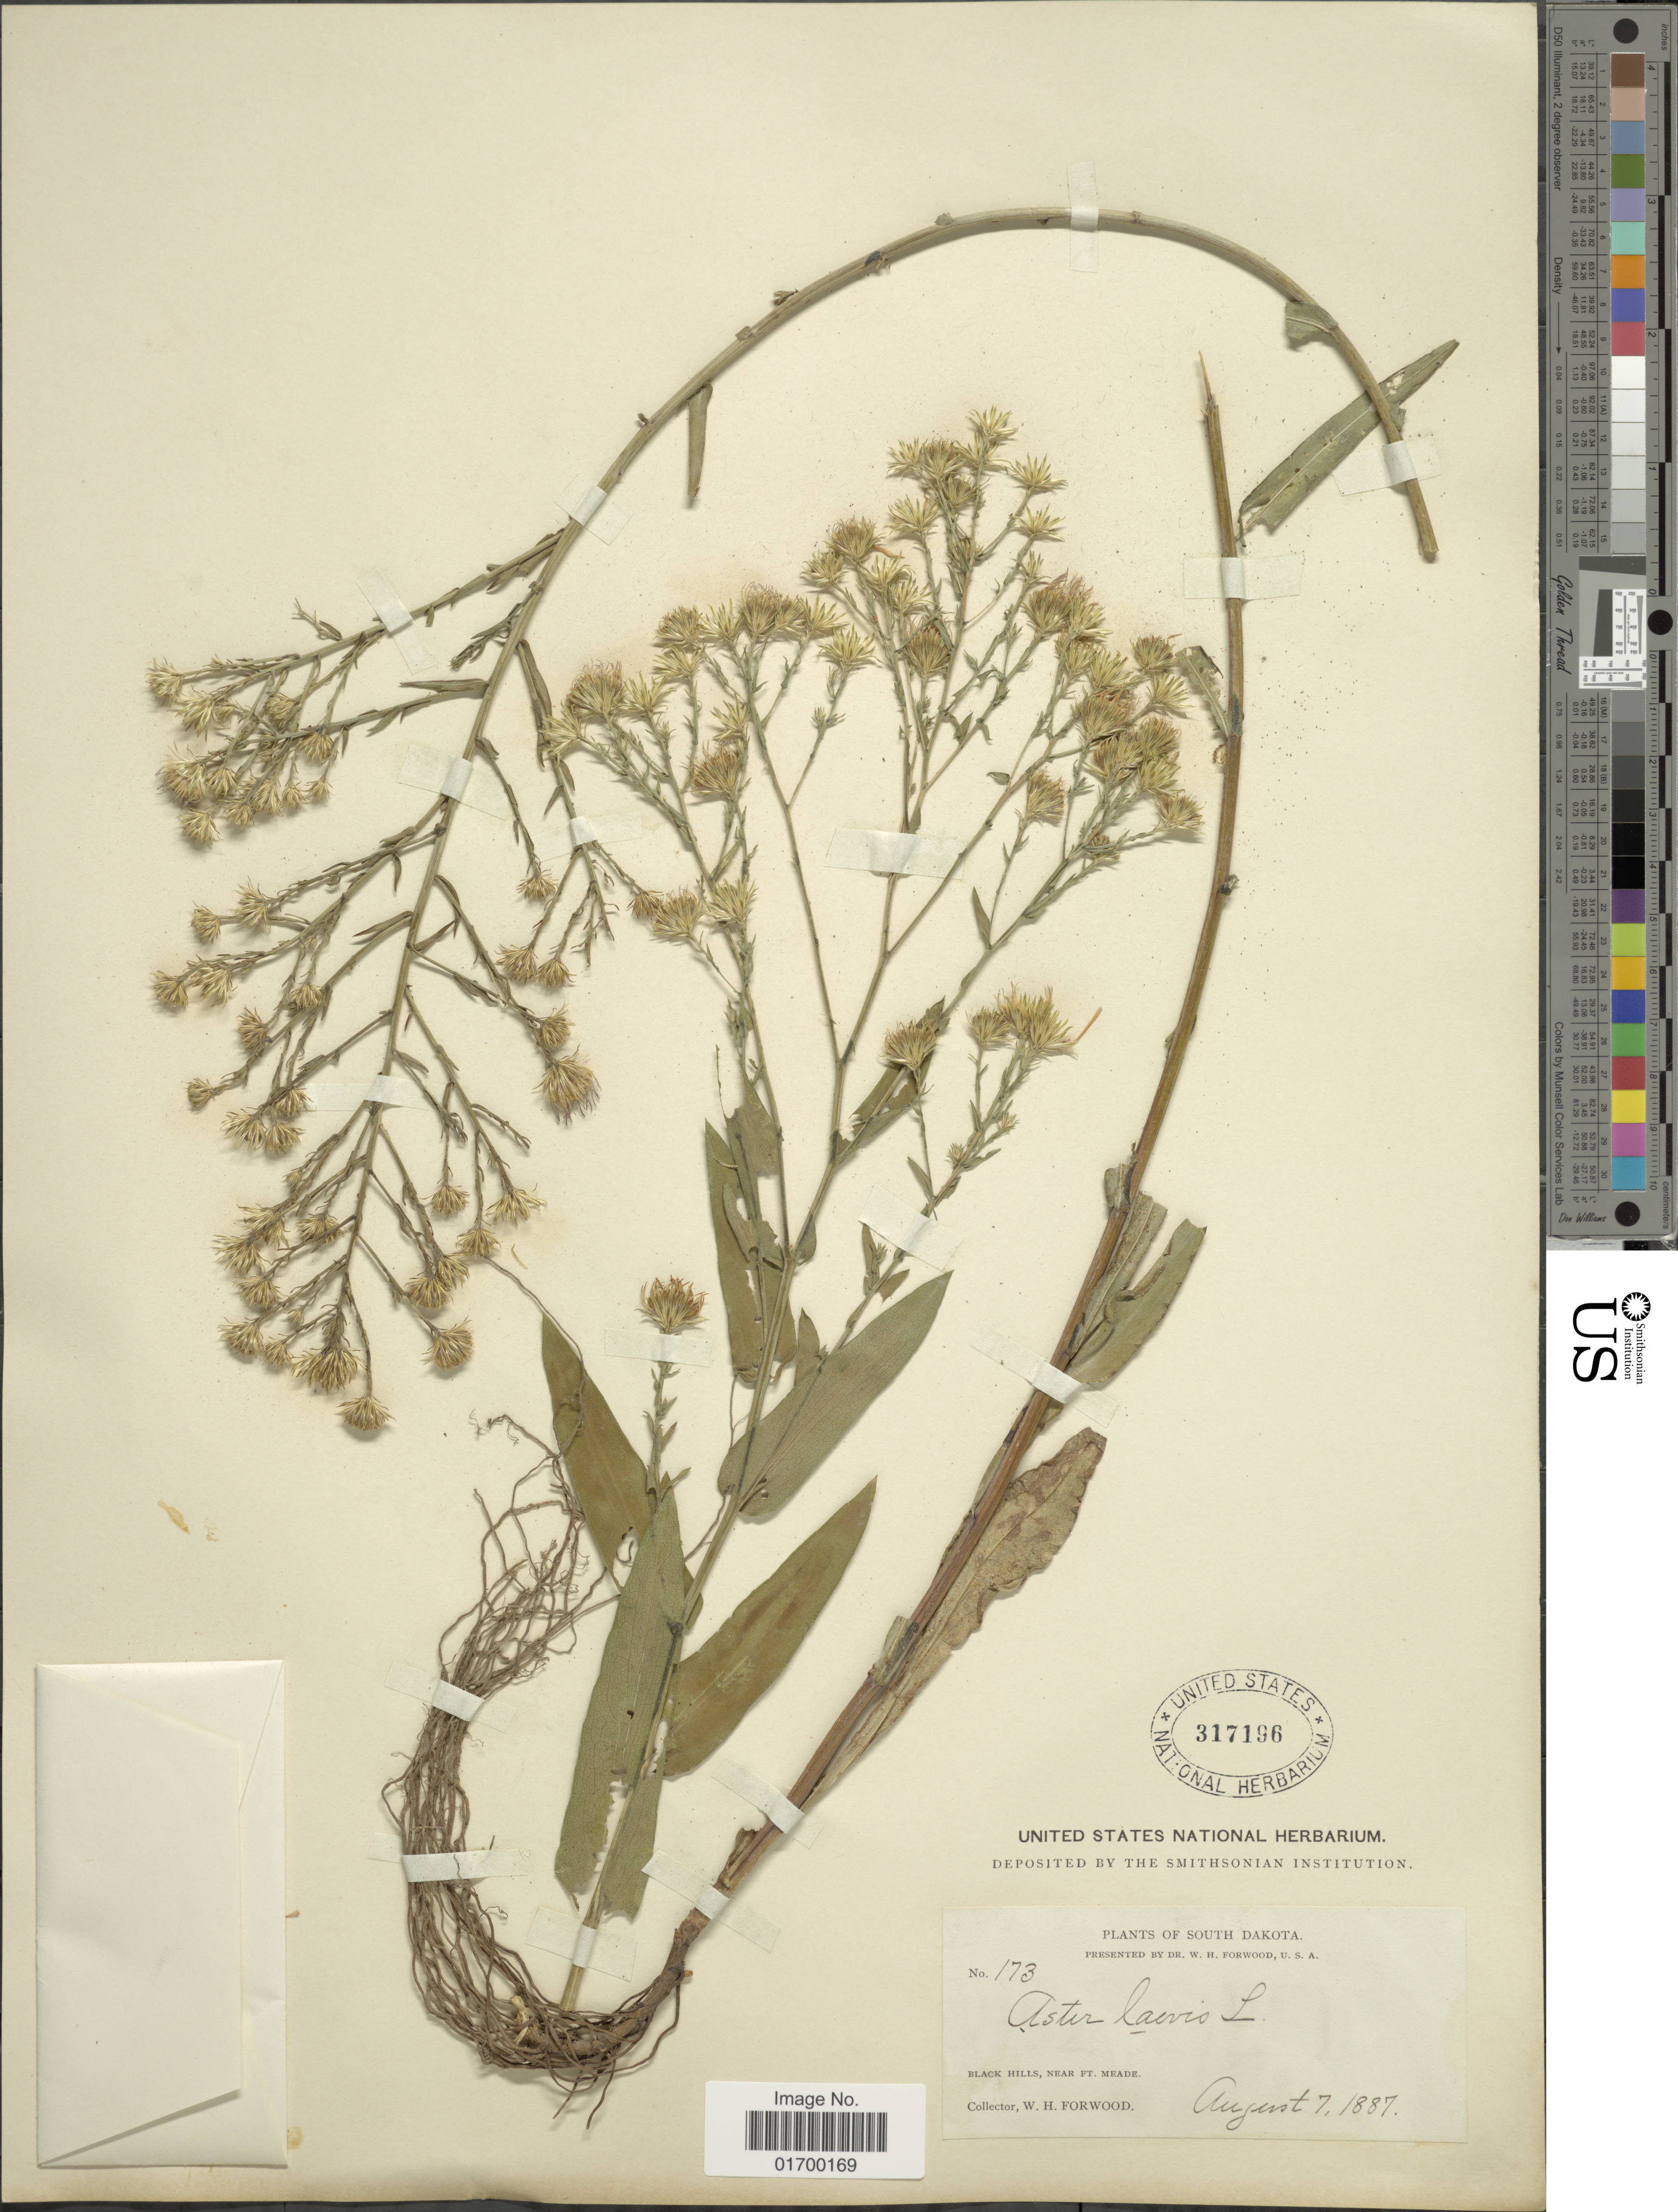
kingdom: Plantae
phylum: Tracheophyta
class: Magnoliopsida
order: Asterales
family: Asteraceae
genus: Symphyotrichum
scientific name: Symphyotrichum laeve var. geyeri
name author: (A. Gray) G.L. Nesom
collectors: W. Forwood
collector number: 173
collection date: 1887-08-07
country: United States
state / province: South Dakota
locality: Black Hills, Near Ft. Madre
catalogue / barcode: US 317196